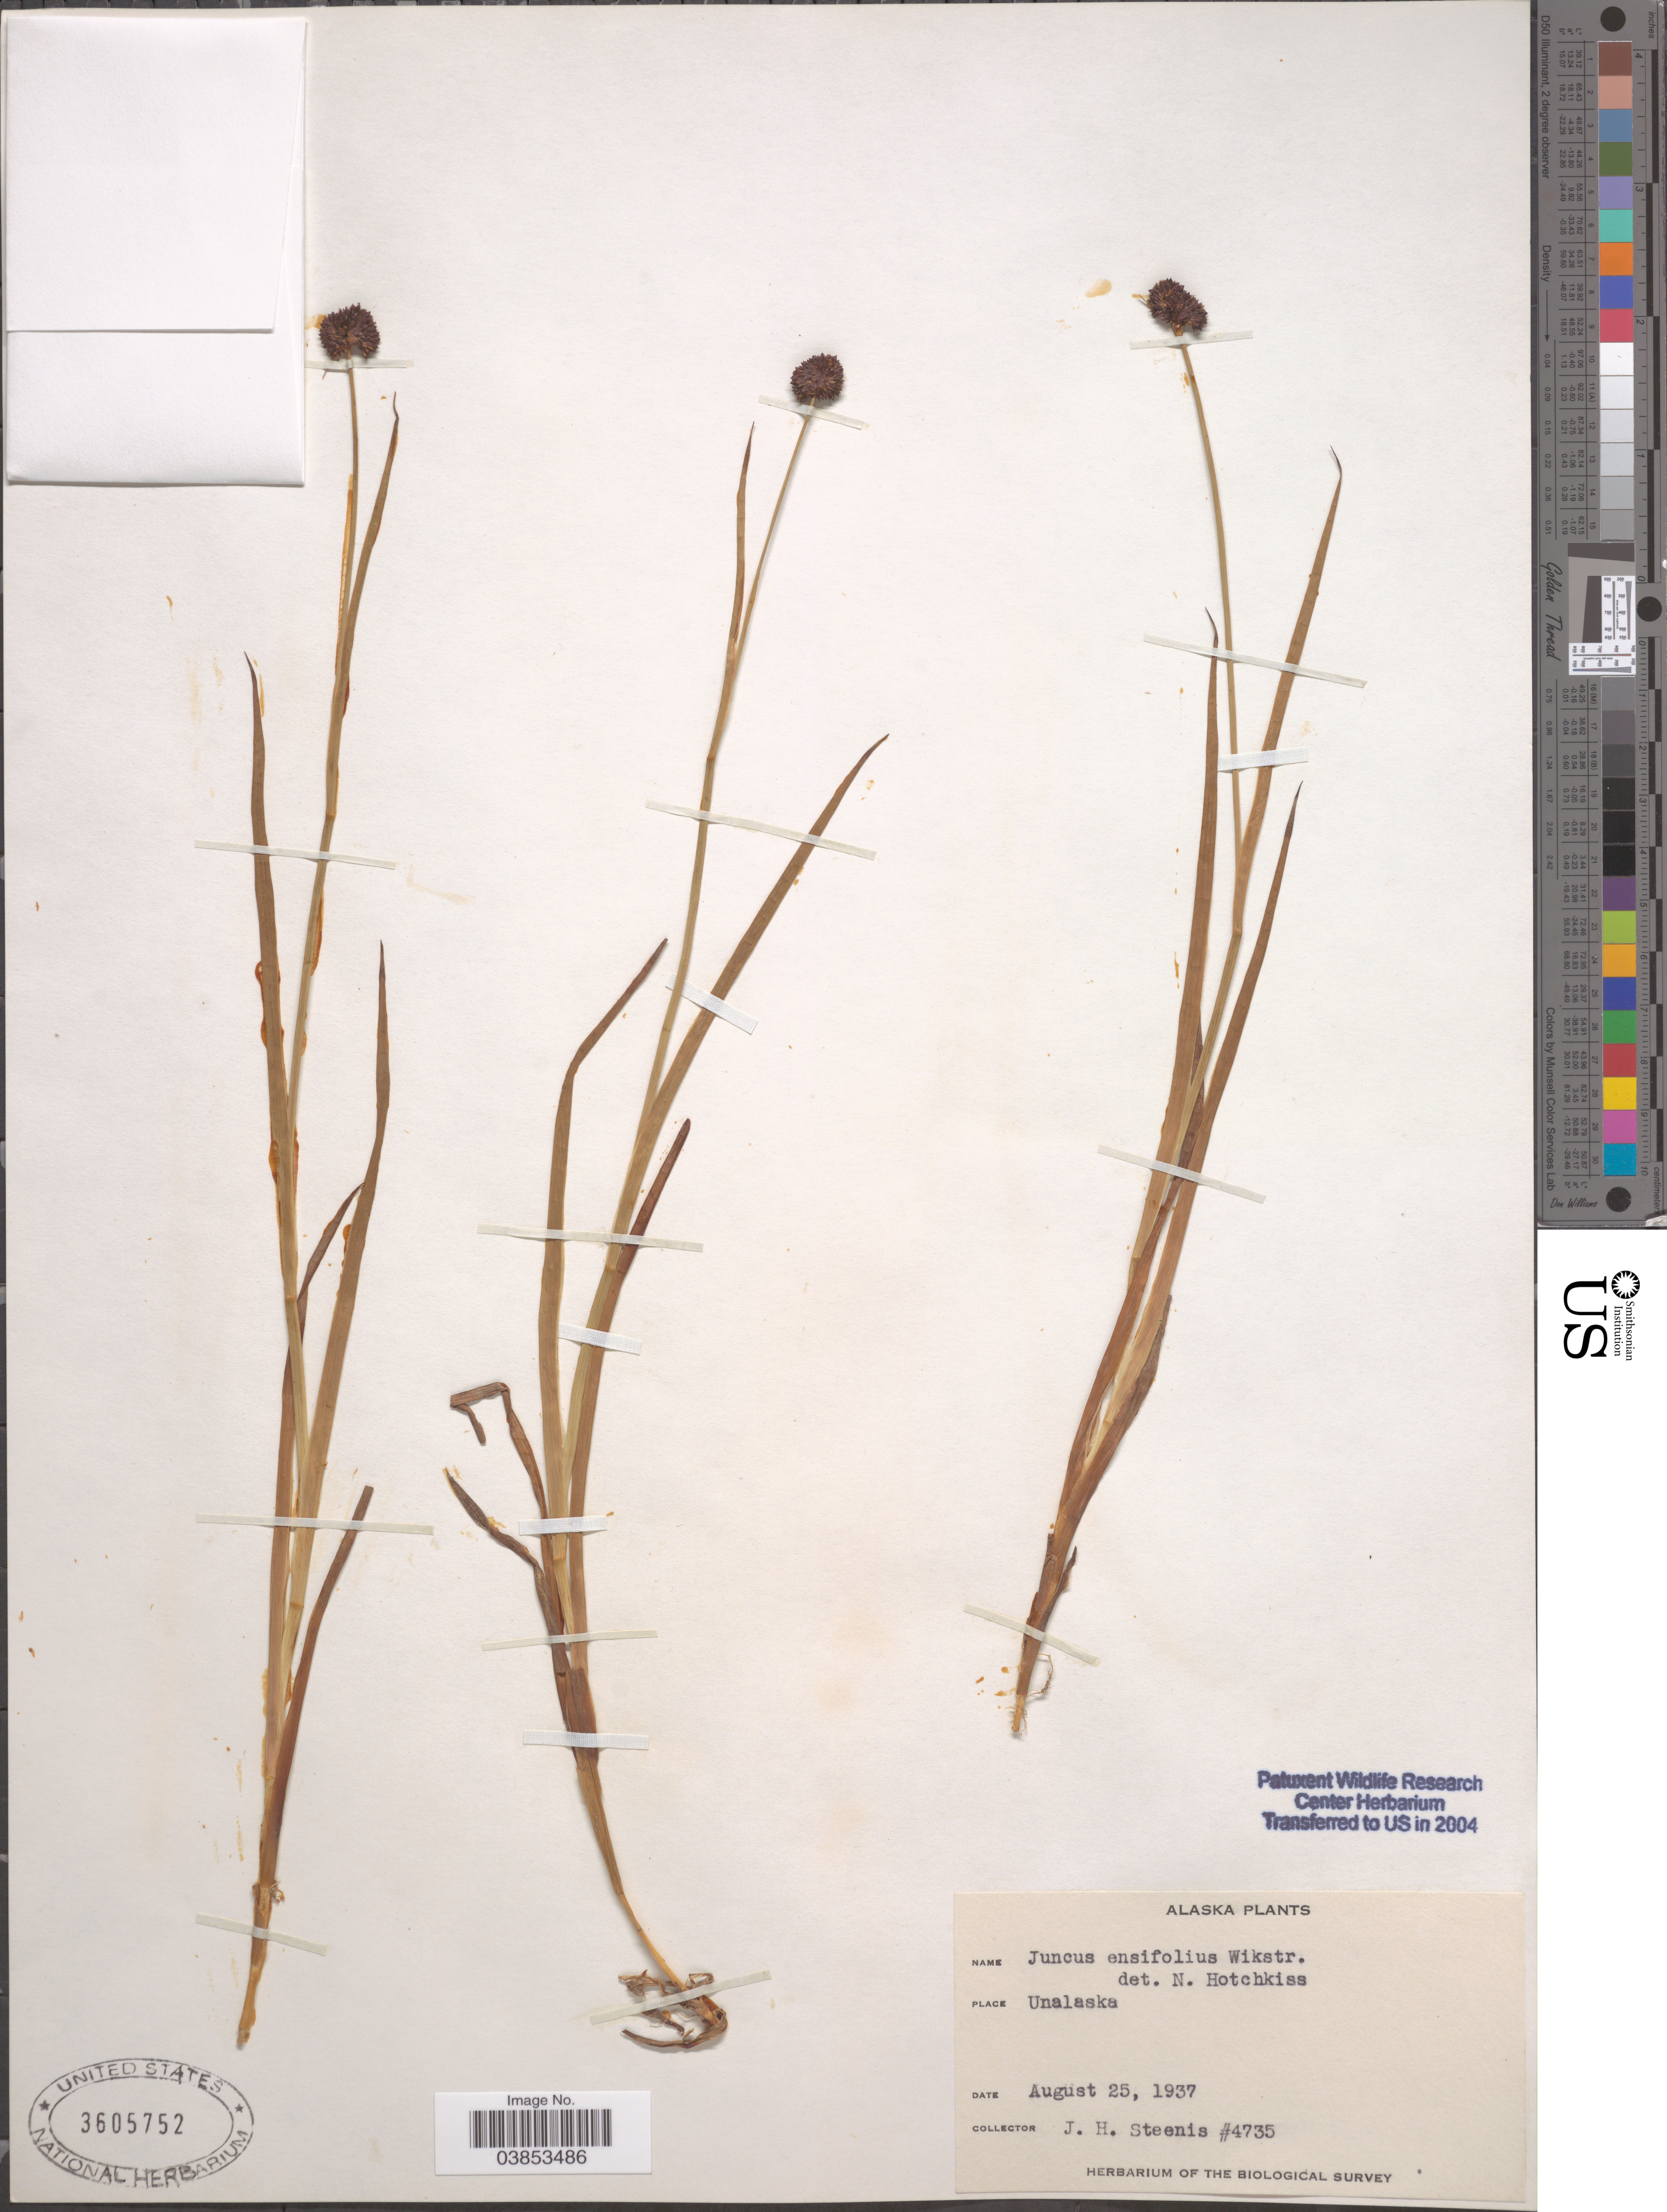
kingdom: Plantae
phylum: Tracheophyta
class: Liliopsida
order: Poales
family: Juncaceae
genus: Juncus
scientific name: Juncus ensifolius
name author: Wikstr.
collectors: J. H. Steenis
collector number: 4735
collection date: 1937-08-25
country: United States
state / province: Alaska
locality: Unalaska.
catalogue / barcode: US 3605752